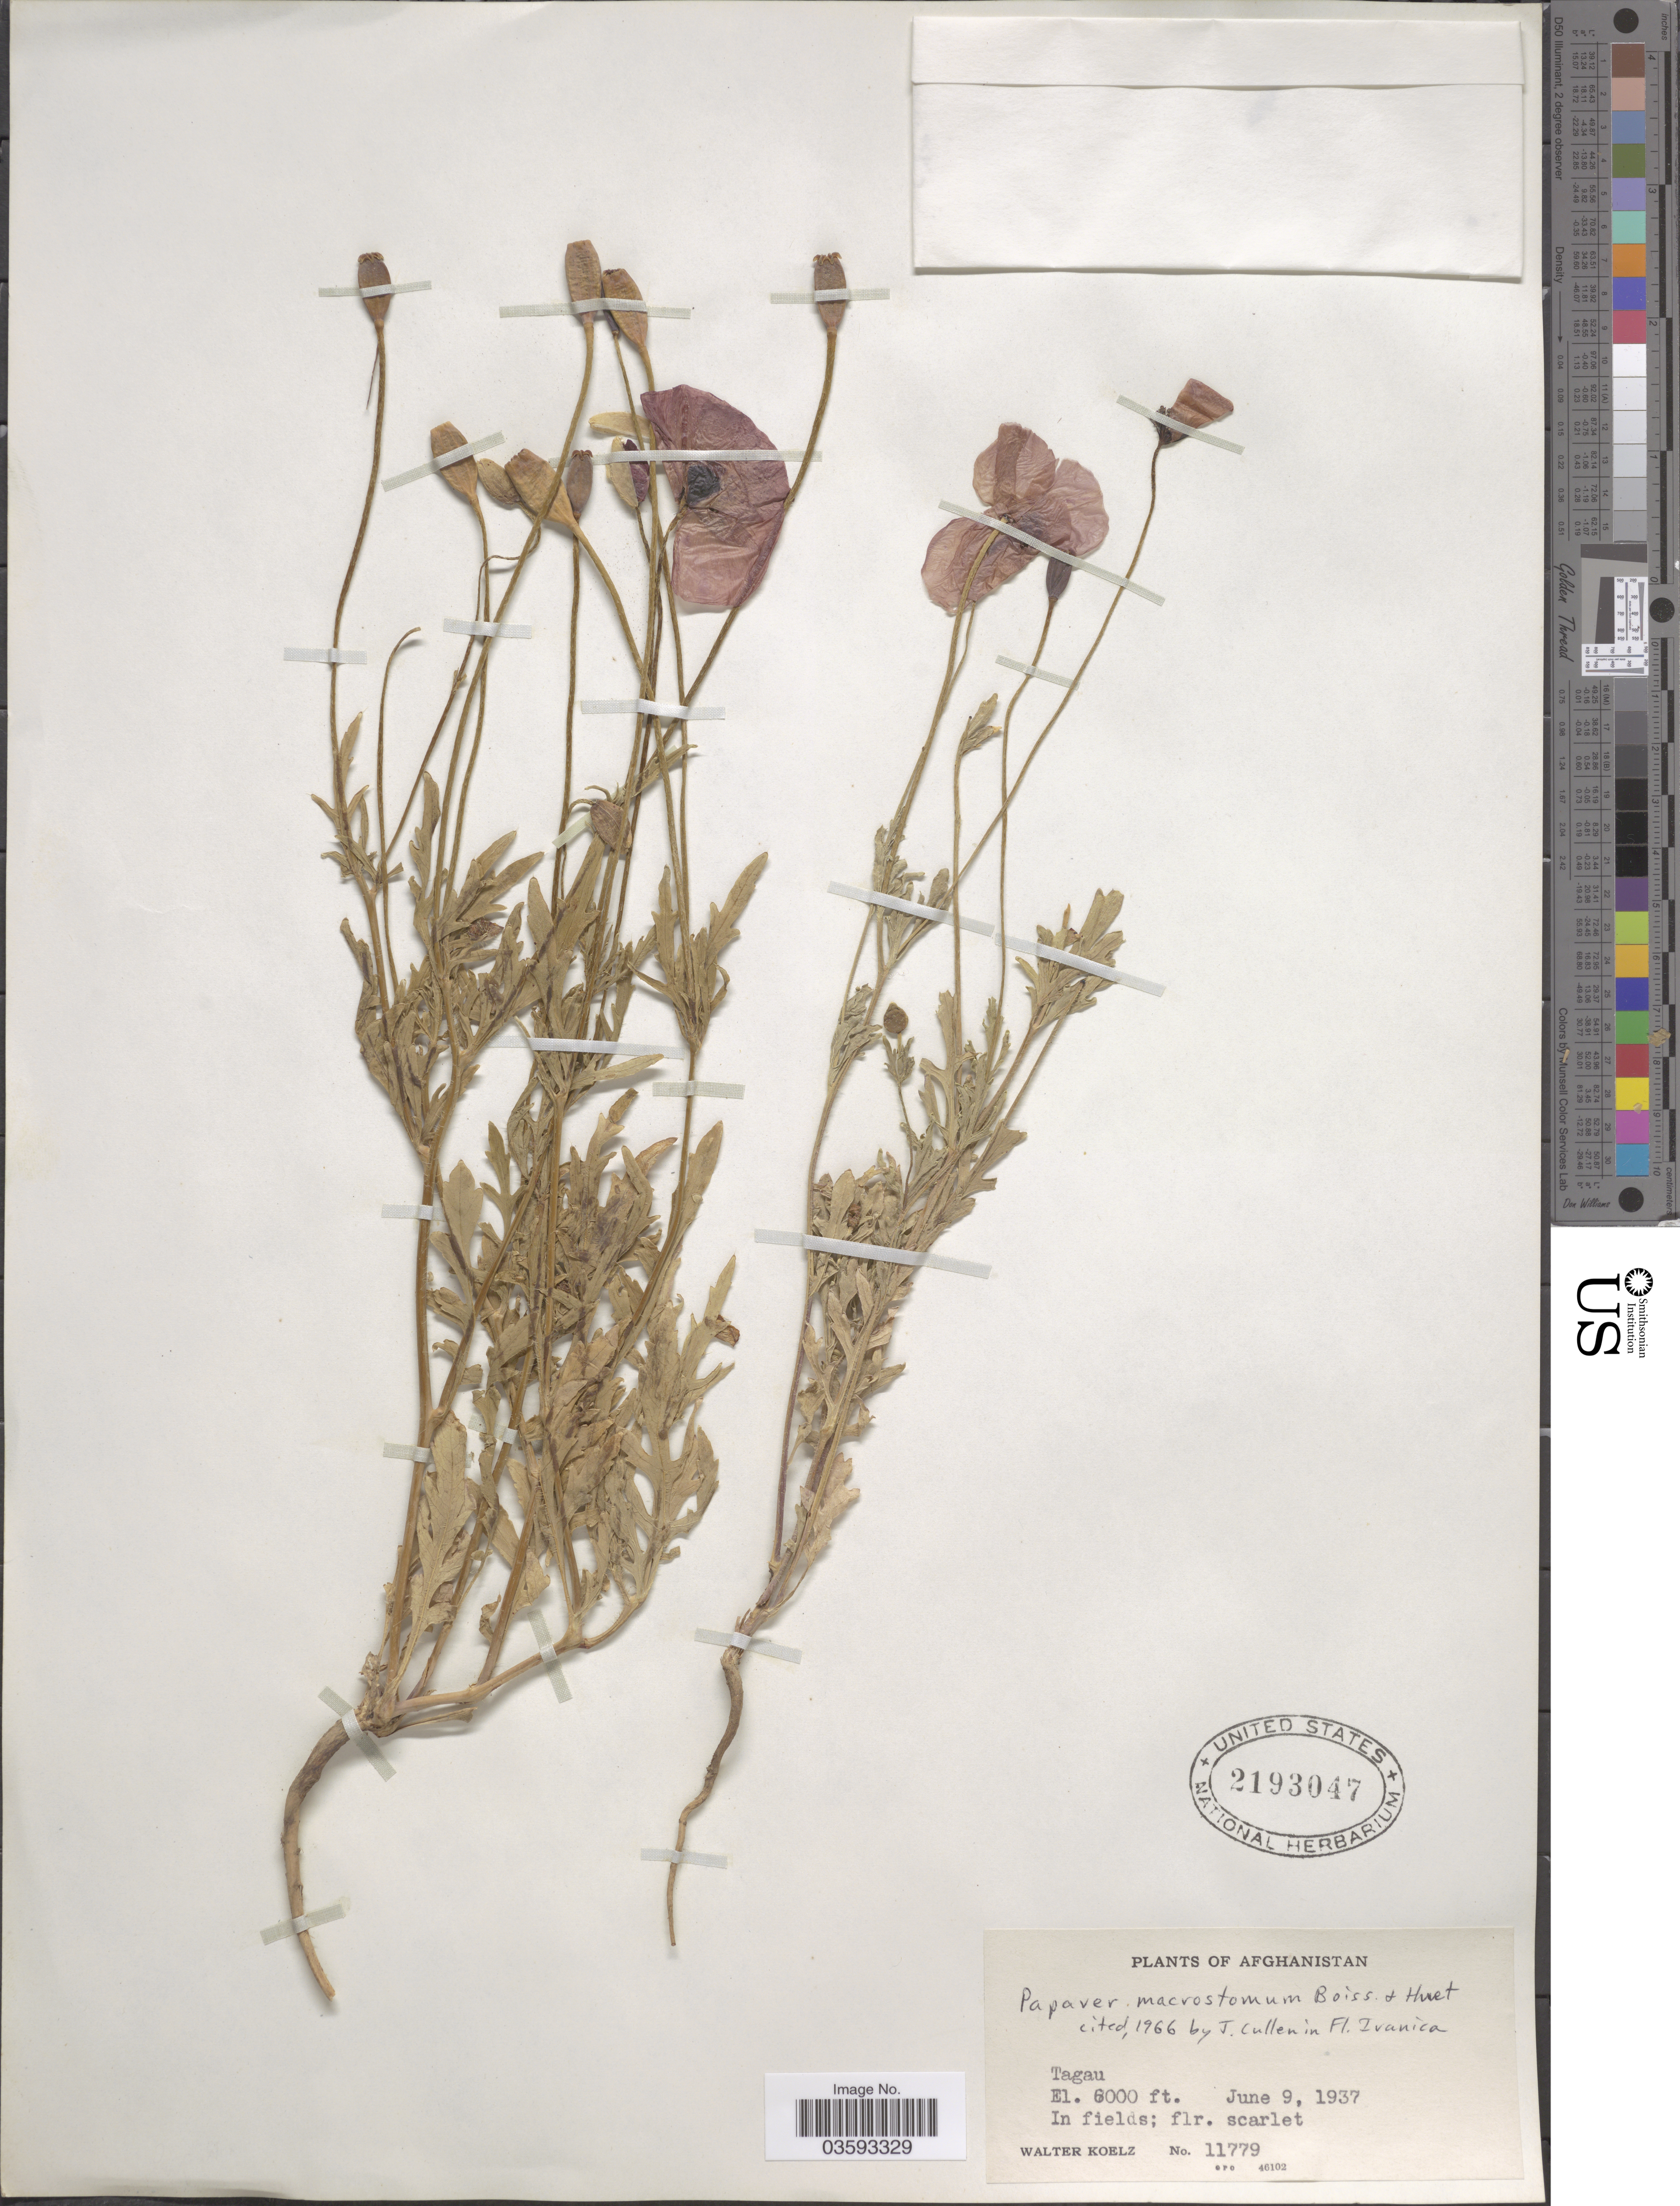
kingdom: Plantae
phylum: Tracheophyta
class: Magnoliopsida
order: Ranunculales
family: Papaveraceae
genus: Papaver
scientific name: Papaver macrostomum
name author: Boiss. & A. Huet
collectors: W. N. Koelz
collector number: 11779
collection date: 1937-06-09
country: Afghanistan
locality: Tagau.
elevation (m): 1829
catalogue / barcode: US 2193047